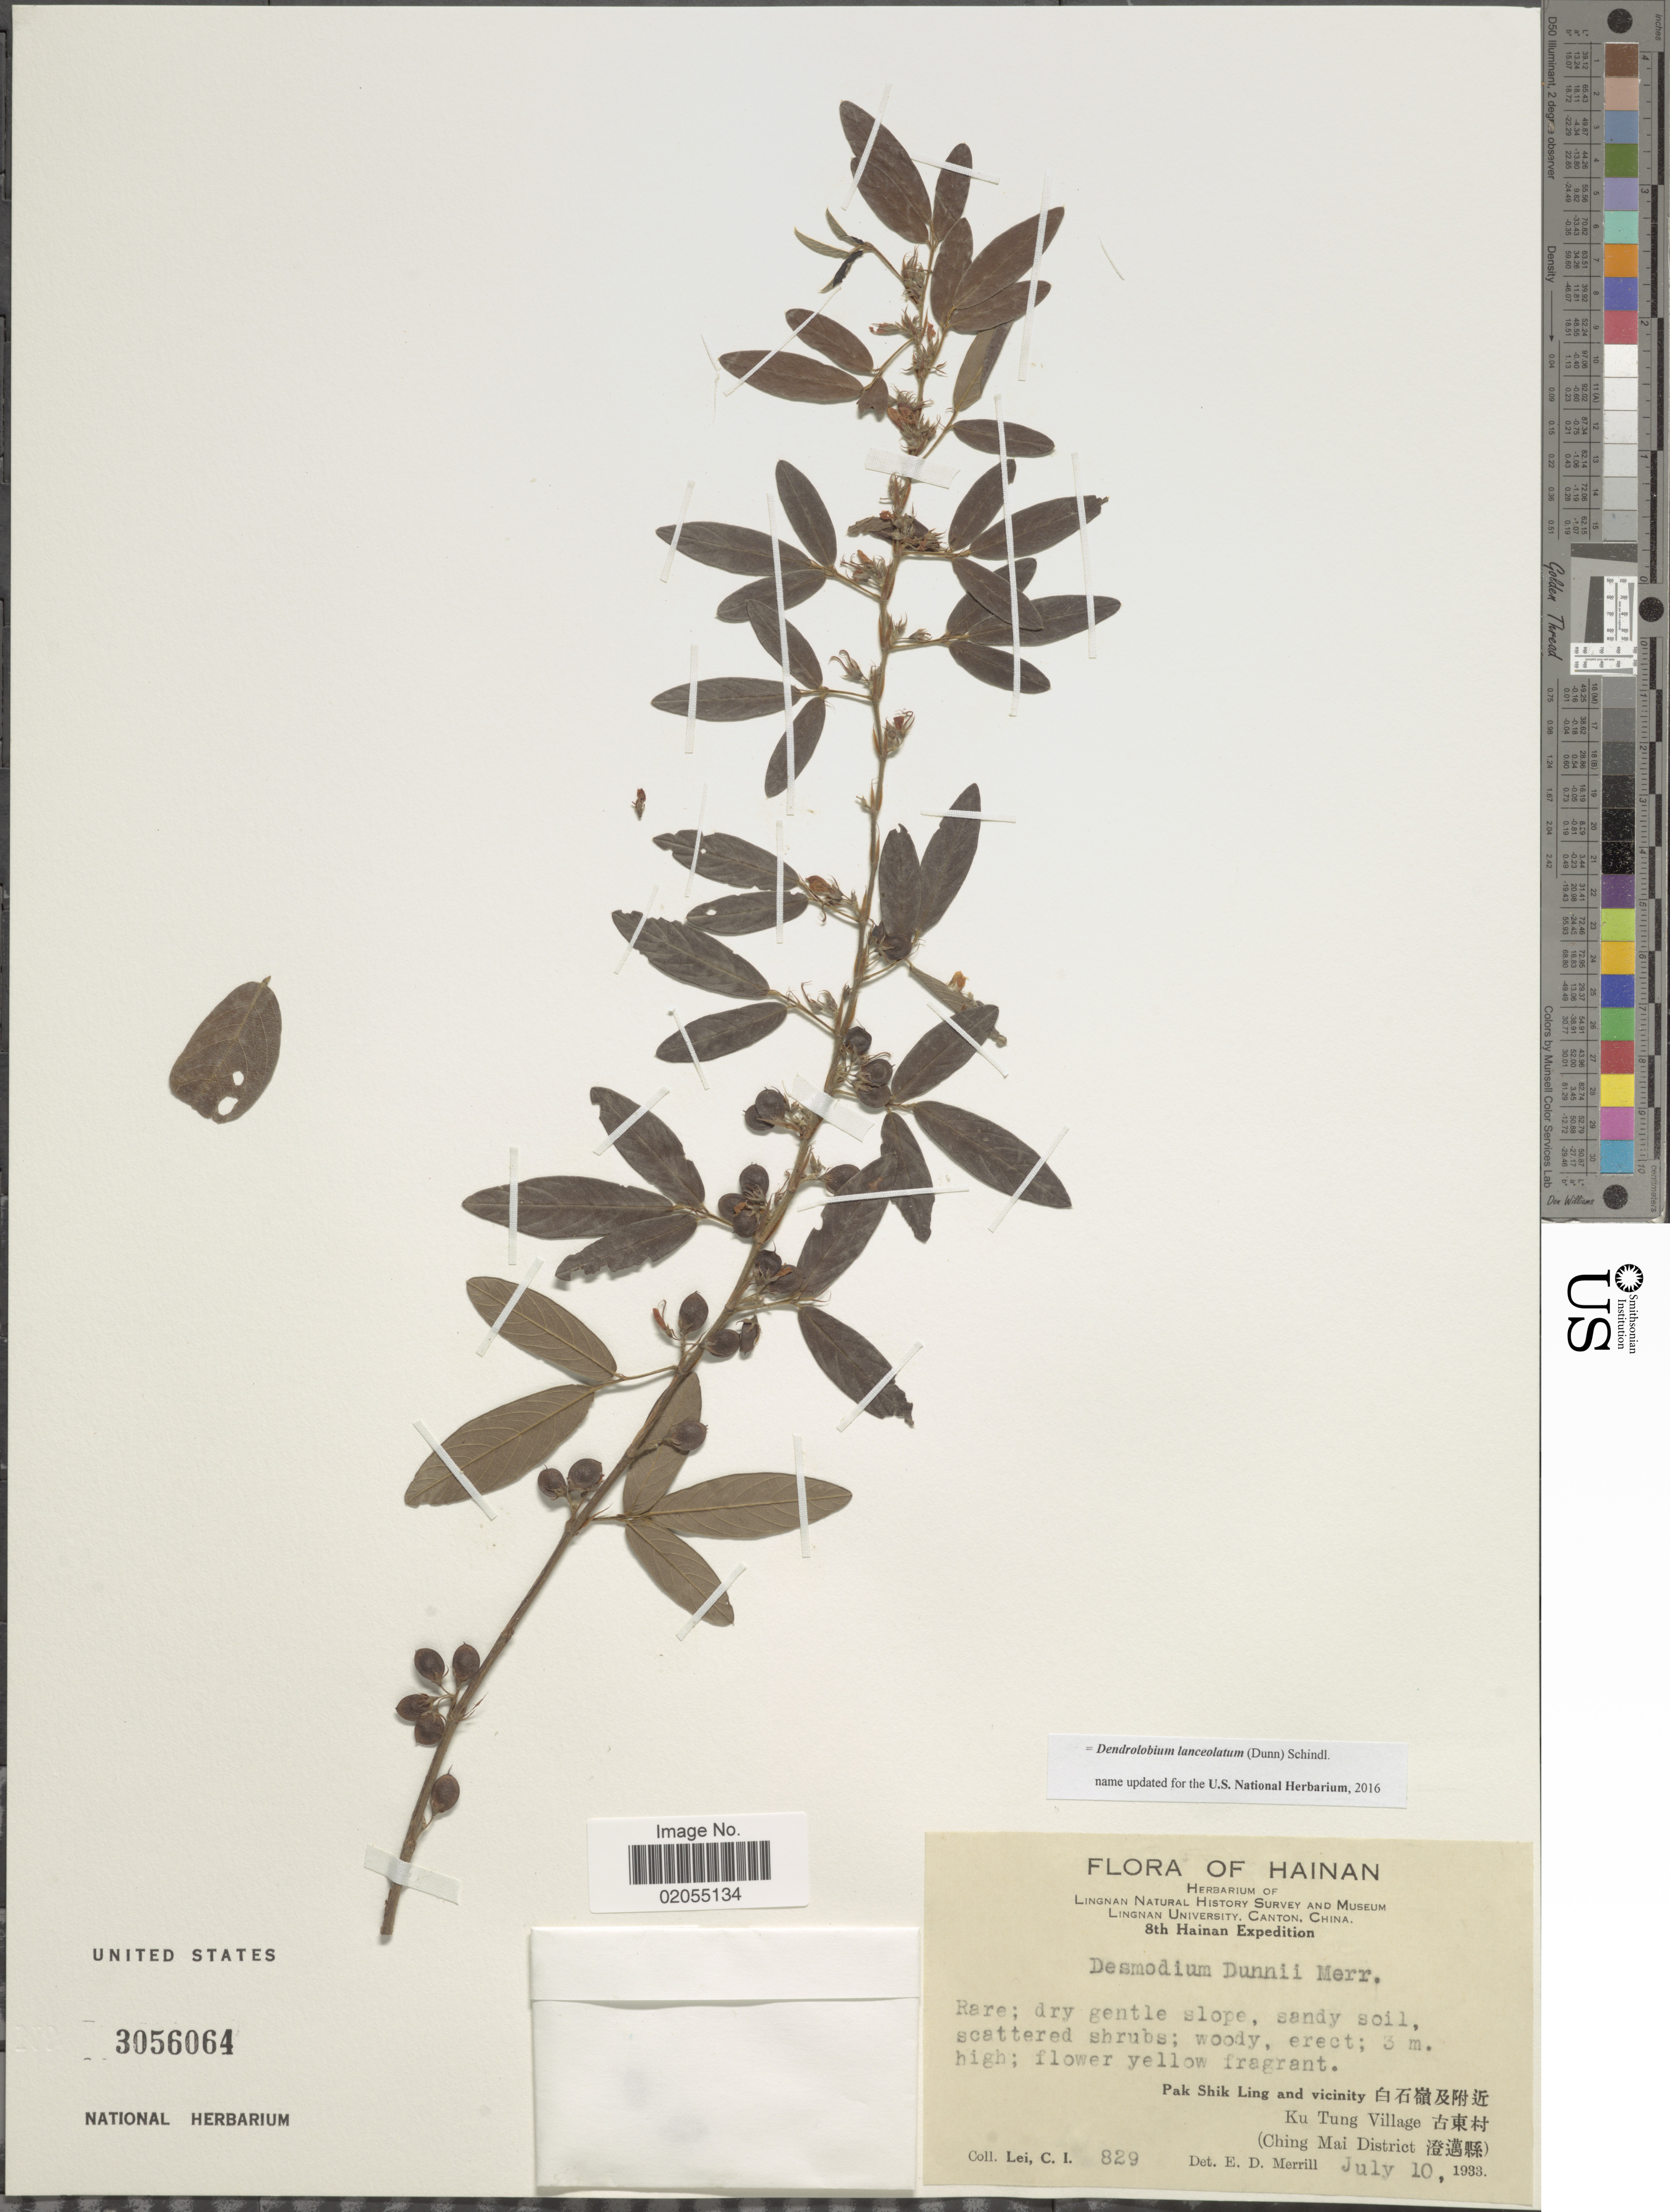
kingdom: Plantae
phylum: Tracheophyta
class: Magnoliopsida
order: Fabales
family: Fabaceae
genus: Dendrolobium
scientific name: Dendrolobium lanceolatum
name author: Schindl.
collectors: C. I. Lei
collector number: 829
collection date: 1933-07-10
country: China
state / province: Hainan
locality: Pak Shik Ling and vicinity X. Ku Tung Village X. (Ching Mai District X)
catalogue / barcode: US 3056064